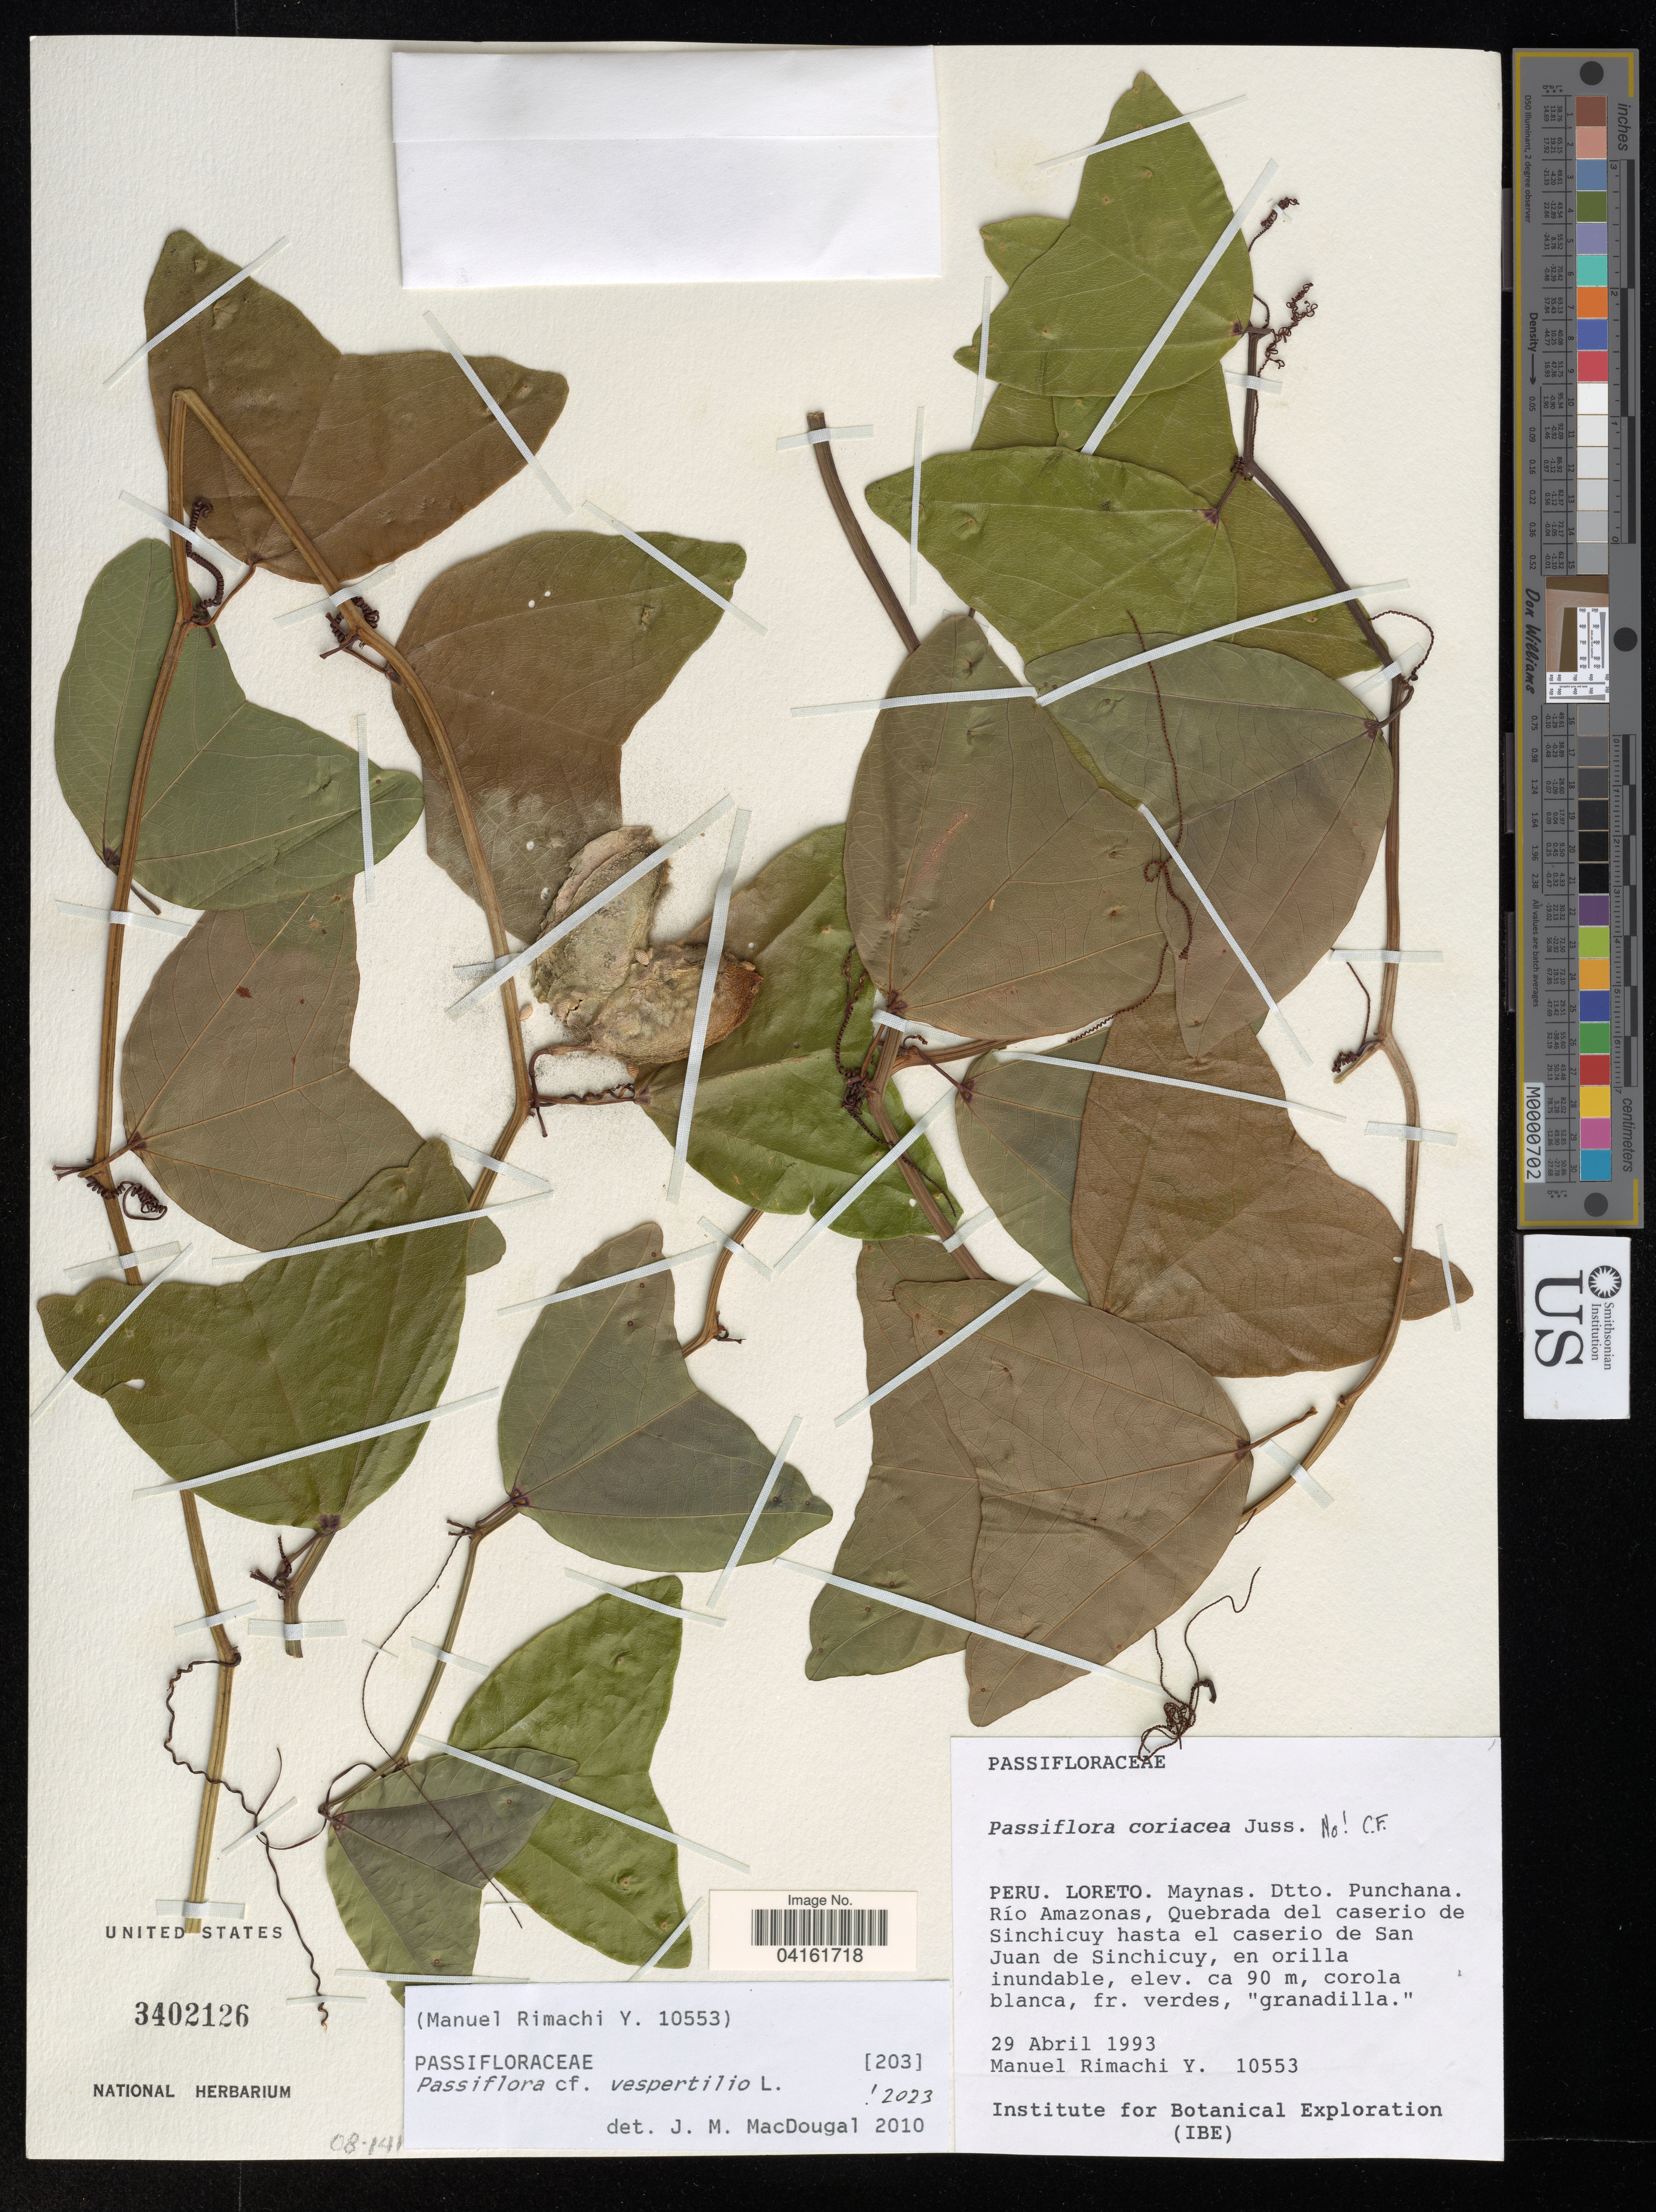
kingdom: Plantae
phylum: Tracheophyta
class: Magnoliopsida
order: Malpighiales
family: Passifloraceae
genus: Passiflora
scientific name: Passiflora vespertilio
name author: L.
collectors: M. Rimachi Y.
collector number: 10553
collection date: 1993-04-29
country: Peru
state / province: Loreto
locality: Maynas. Dtto. Punchana. Río Amazonas, Quebrada del caserio de Sinchicuy hasta el caserio de San Juan de Sinchicuy,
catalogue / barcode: US 3402126